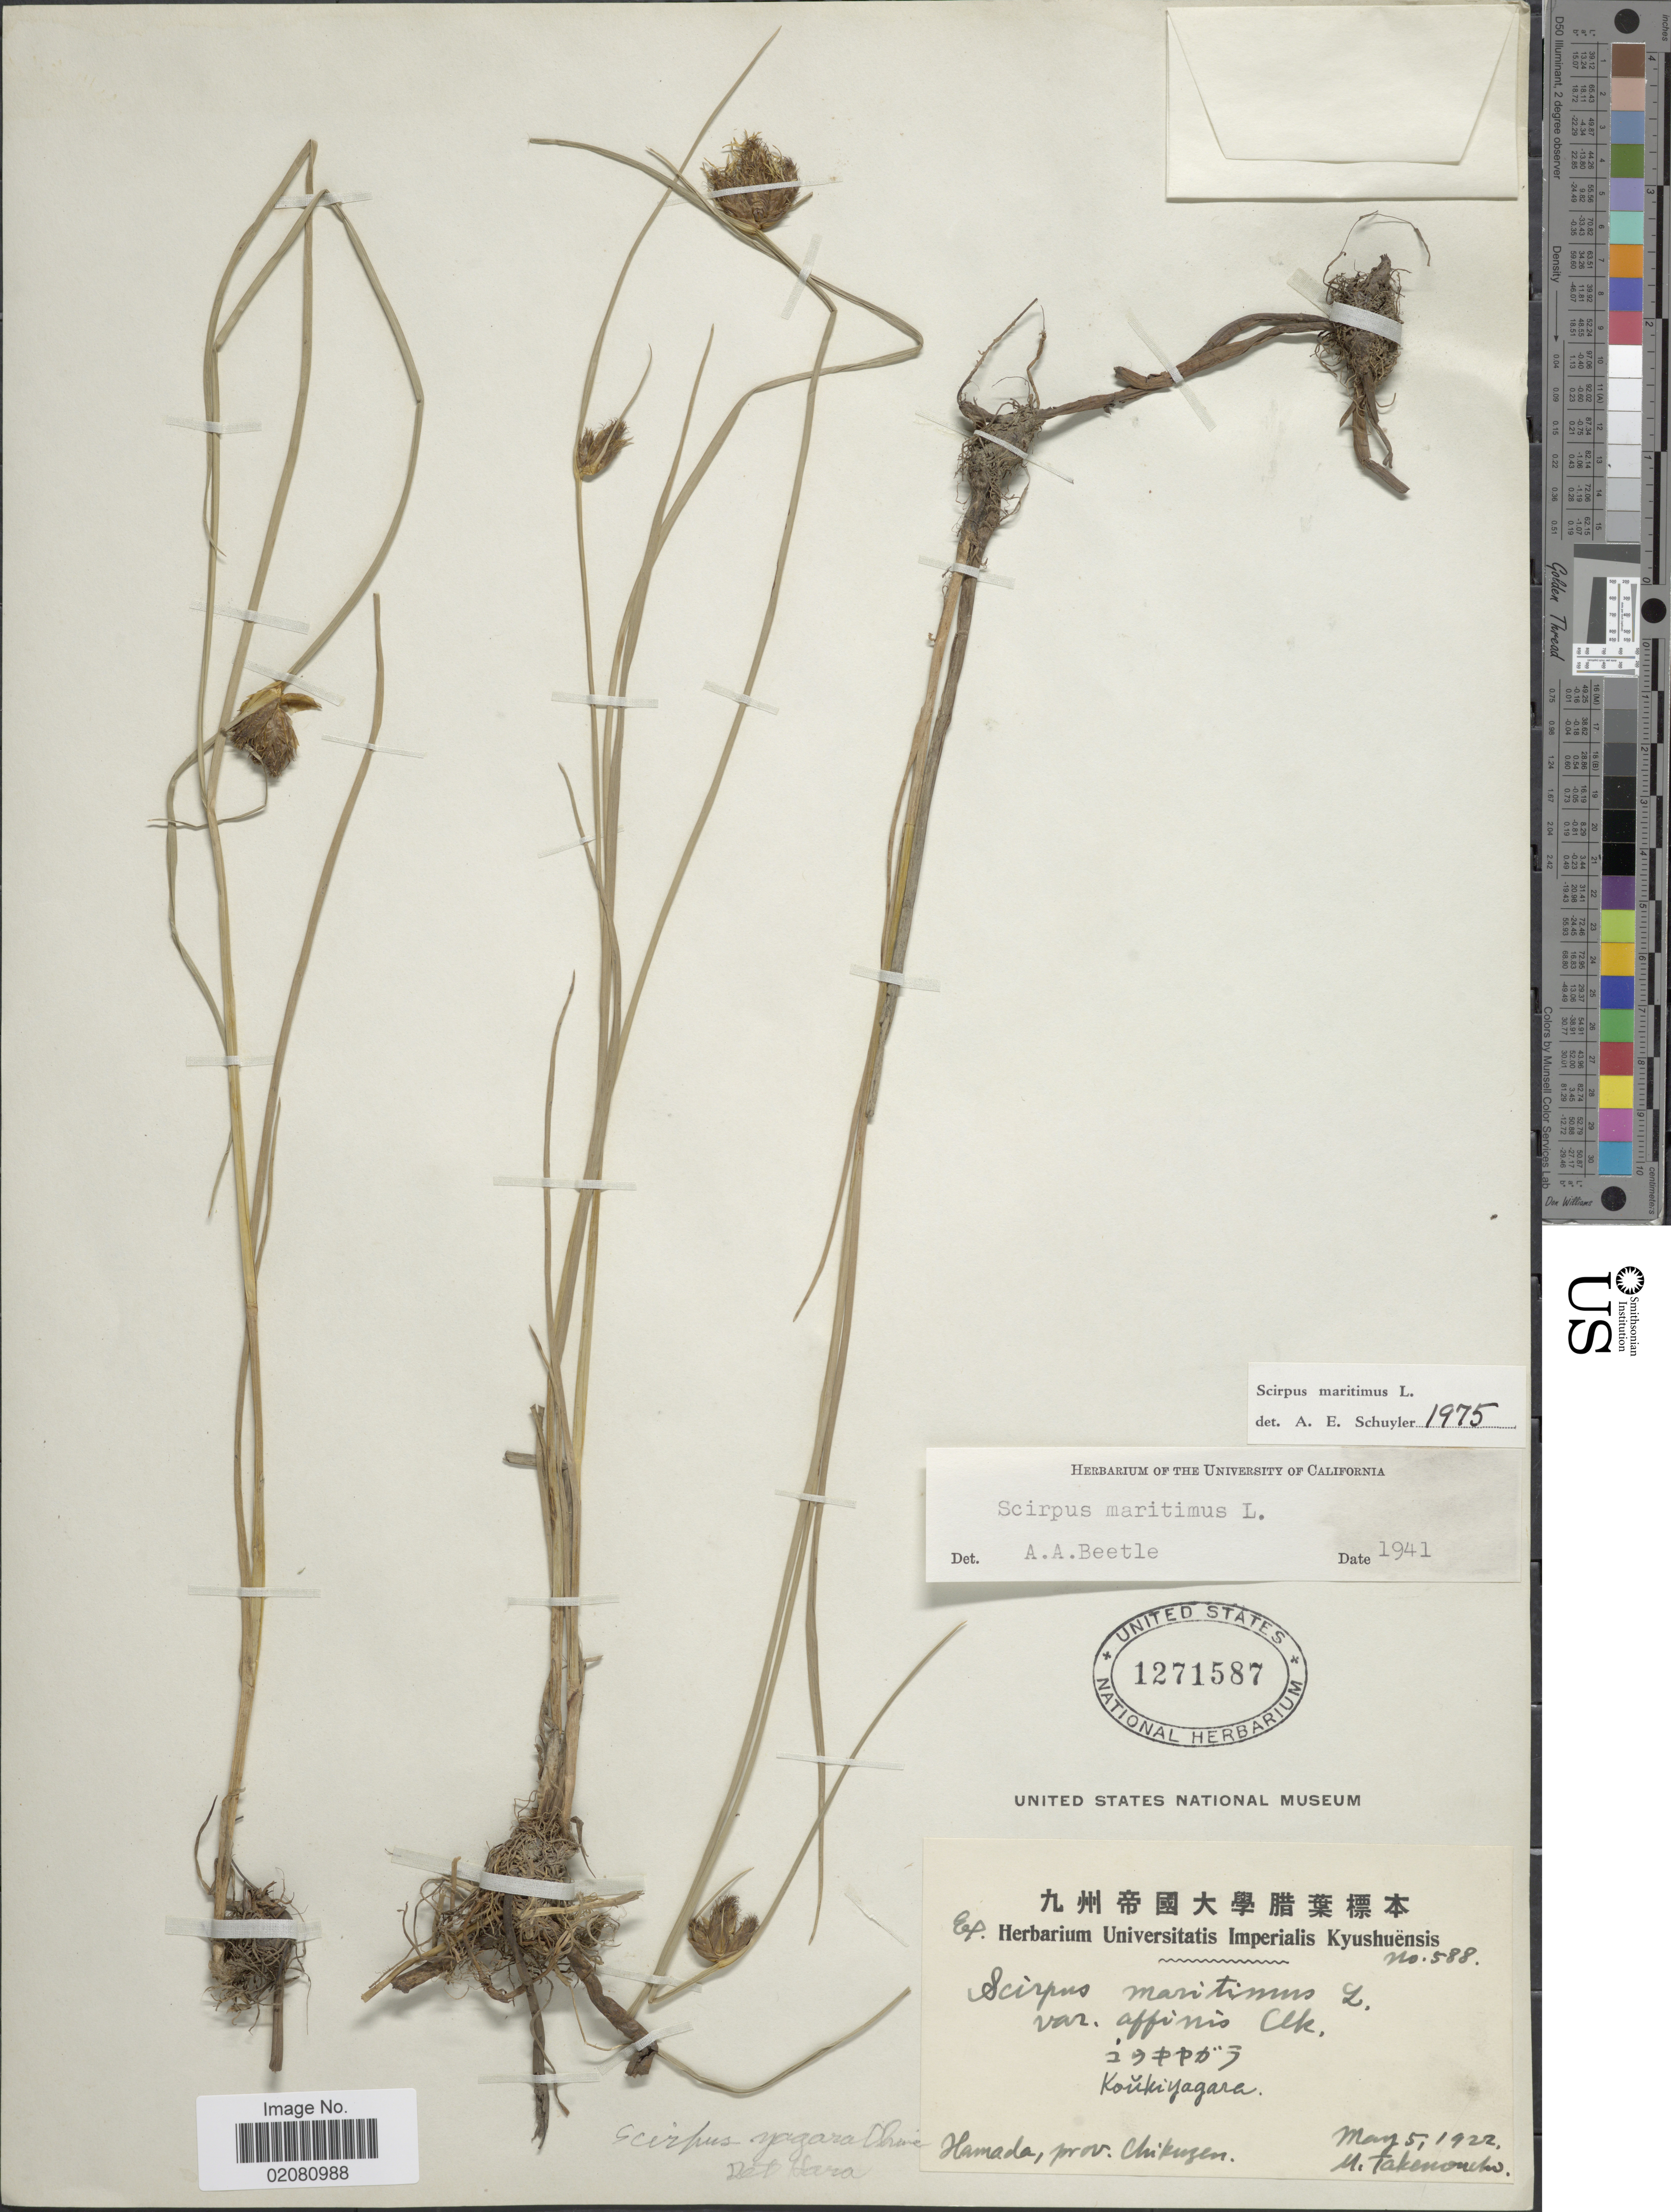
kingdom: Plantae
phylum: Tracheophyta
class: Liliopsida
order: Poales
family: Cyperaceae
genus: Bolboschoenus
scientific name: Bolboschoenus maritimus subsp. maritimus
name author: (L.) Palla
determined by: Strong, Mark T., (BOT), Smithsonian Institution - National Museum of Natural History (UNITED STATES)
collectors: M. Takenouchi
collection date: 1922-05-05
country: Japan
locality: Hamada, prov. Chikuzen.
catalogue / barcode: US 271587